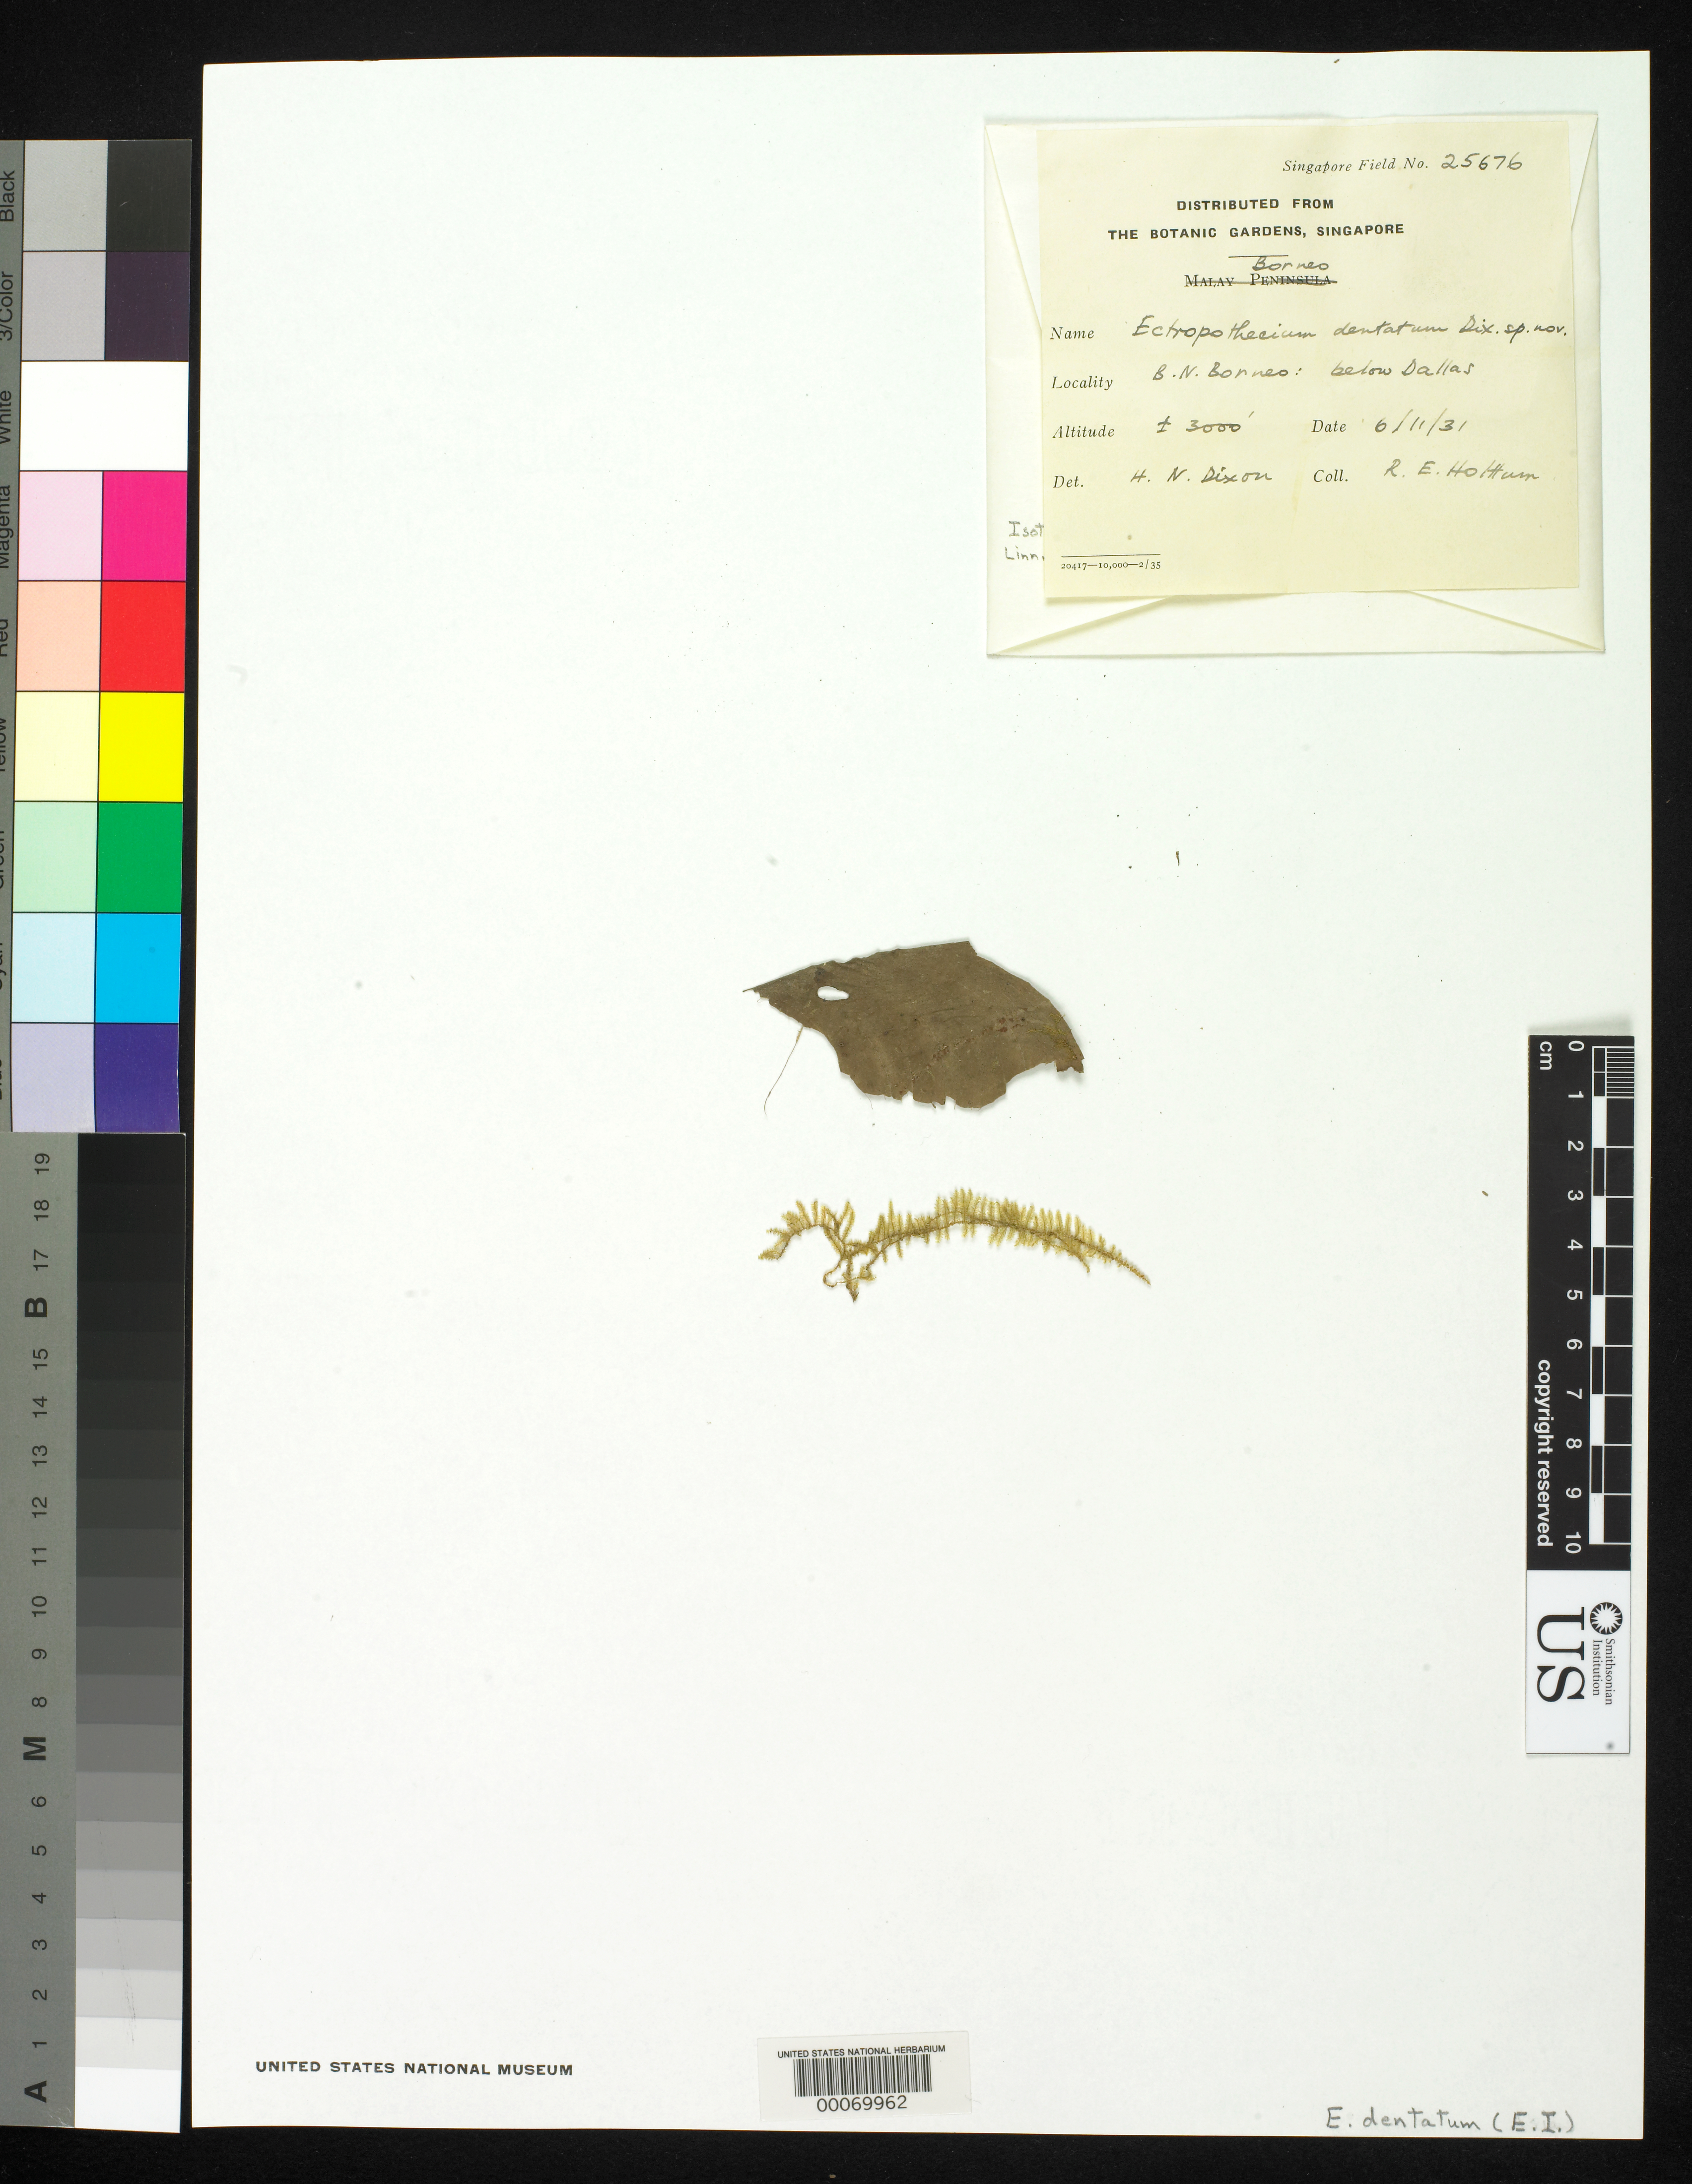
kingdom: Plantae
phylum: Bryophyta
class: Bryopsida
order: Hypnales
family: Hypnaceae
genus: Ectropothecium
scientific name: Ectropothecium dentatum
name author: Dixon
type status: Isotype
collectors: R. E. Holttum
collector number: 25676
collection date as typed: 06 Nov 1931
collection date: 1931-11-06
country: Brunei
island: Borneo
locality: Below Dallas.